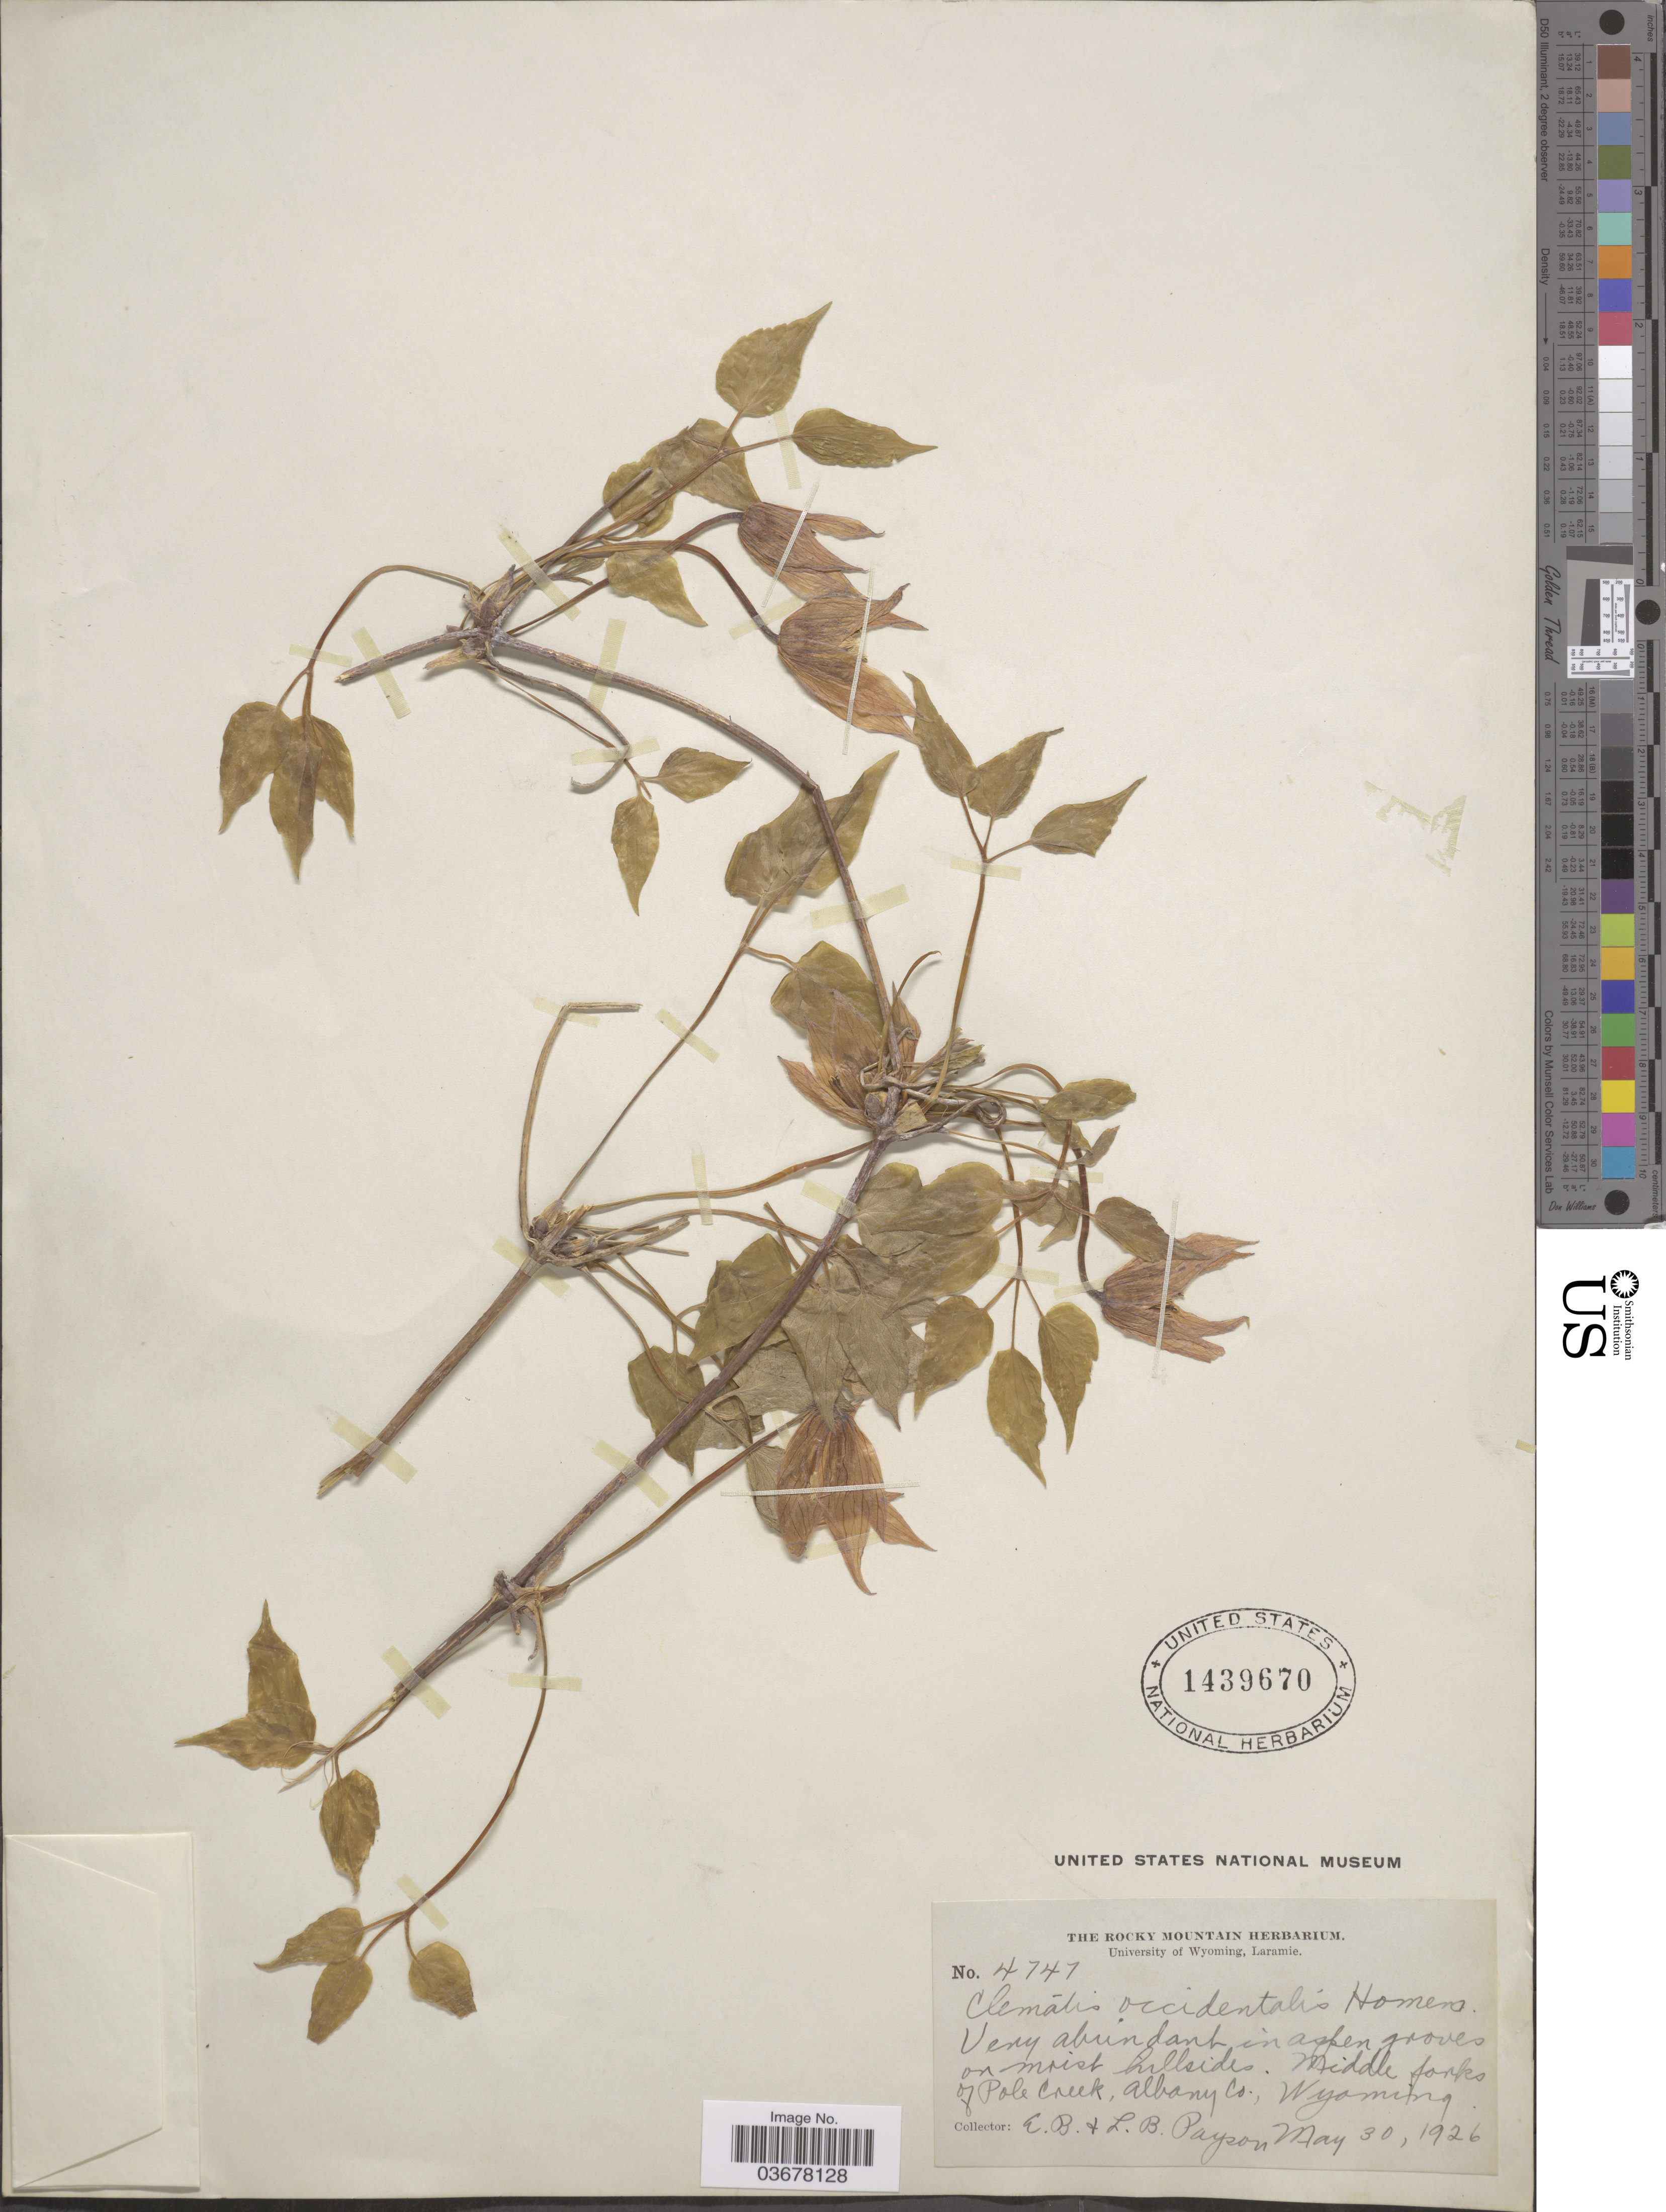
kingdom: Plantae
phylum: Tracheophyta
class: Magnoliopsida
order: Ranunculales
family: Ranunculaceae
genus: Clematis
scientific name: Clematis occidentalis var. grosseserrata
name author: (Rydb.) J.S. Pringle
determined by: Strong, M. T., (US), Smithsonian Institution - National Museum of Natural History (UNITED STATES)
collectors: E. B. Payson & L. Payson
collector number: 4747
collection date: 1926-05-30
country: United States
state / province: Wyoming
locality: Very abundant aspen groves on moist hillsides. Middle forks of Pole Creek, Albany Co.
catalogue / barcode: US 1439670